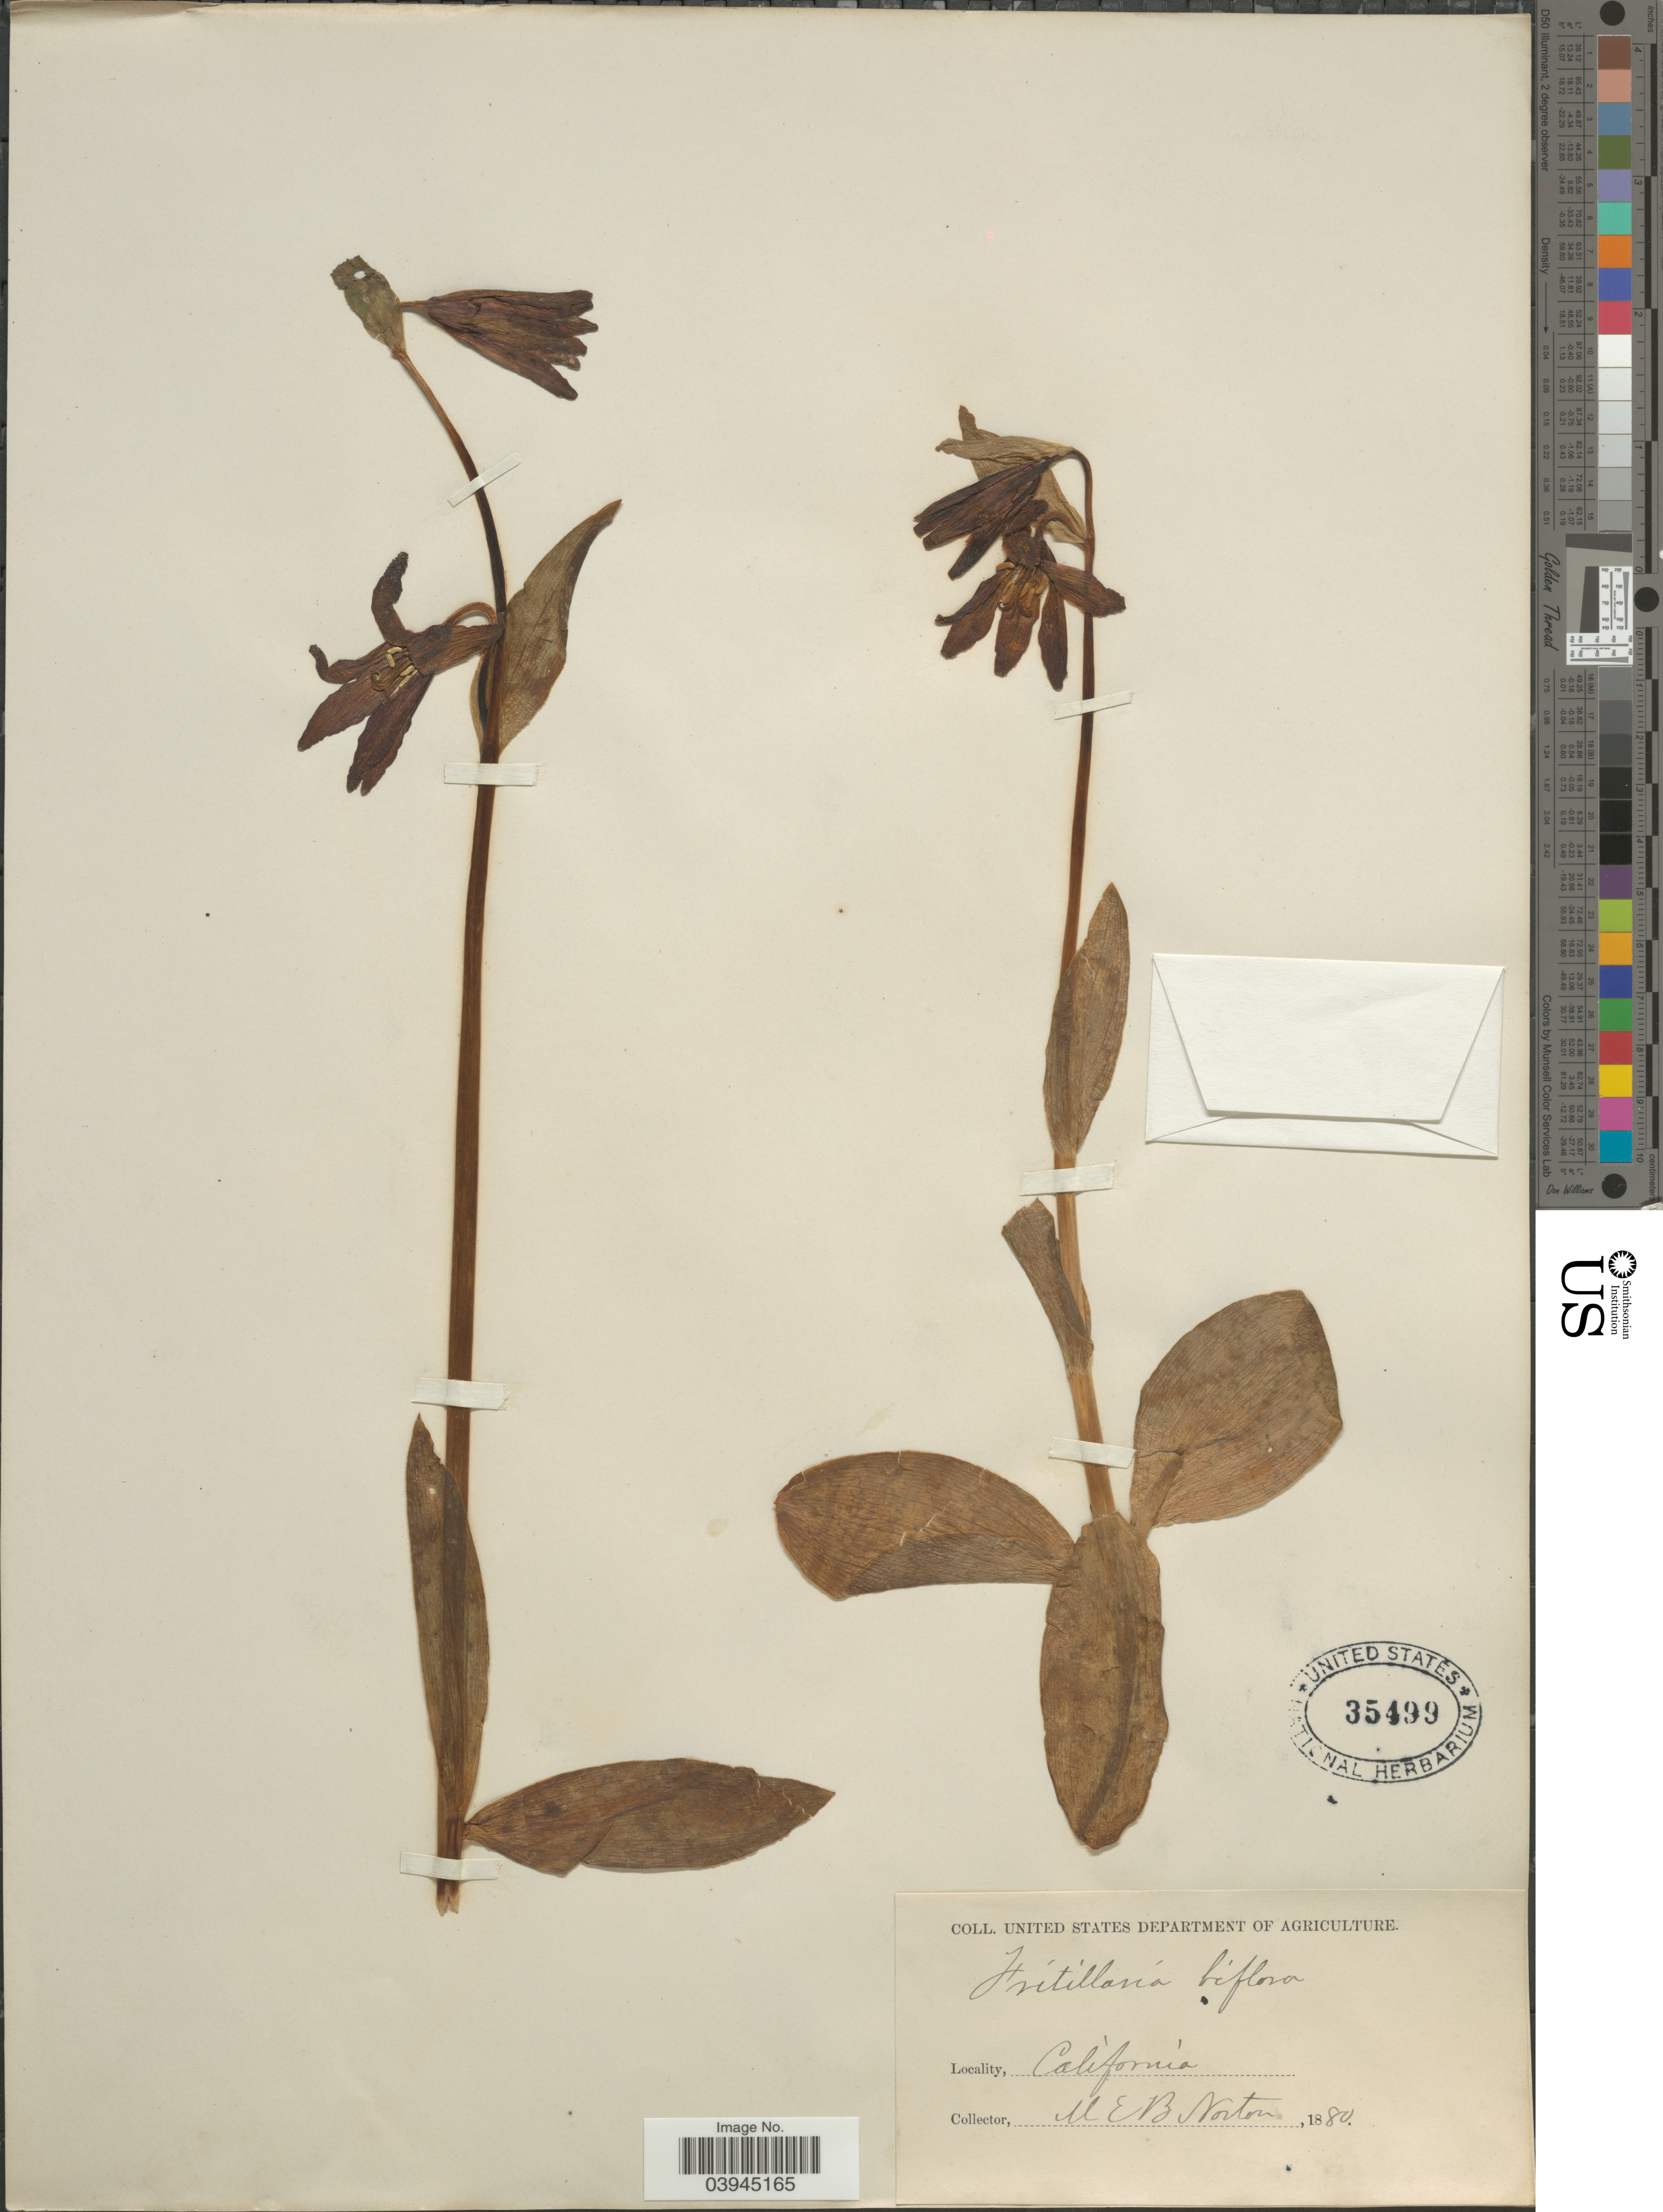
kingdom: Plantae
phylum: Tracheophyta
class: Liliopsida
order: Liliales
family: Liliaceae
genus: Fritillaria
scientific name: Fritillaria biflora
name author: Lindl.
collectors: M. Norton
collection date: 1880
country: United States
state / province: California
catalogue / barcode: US 35499